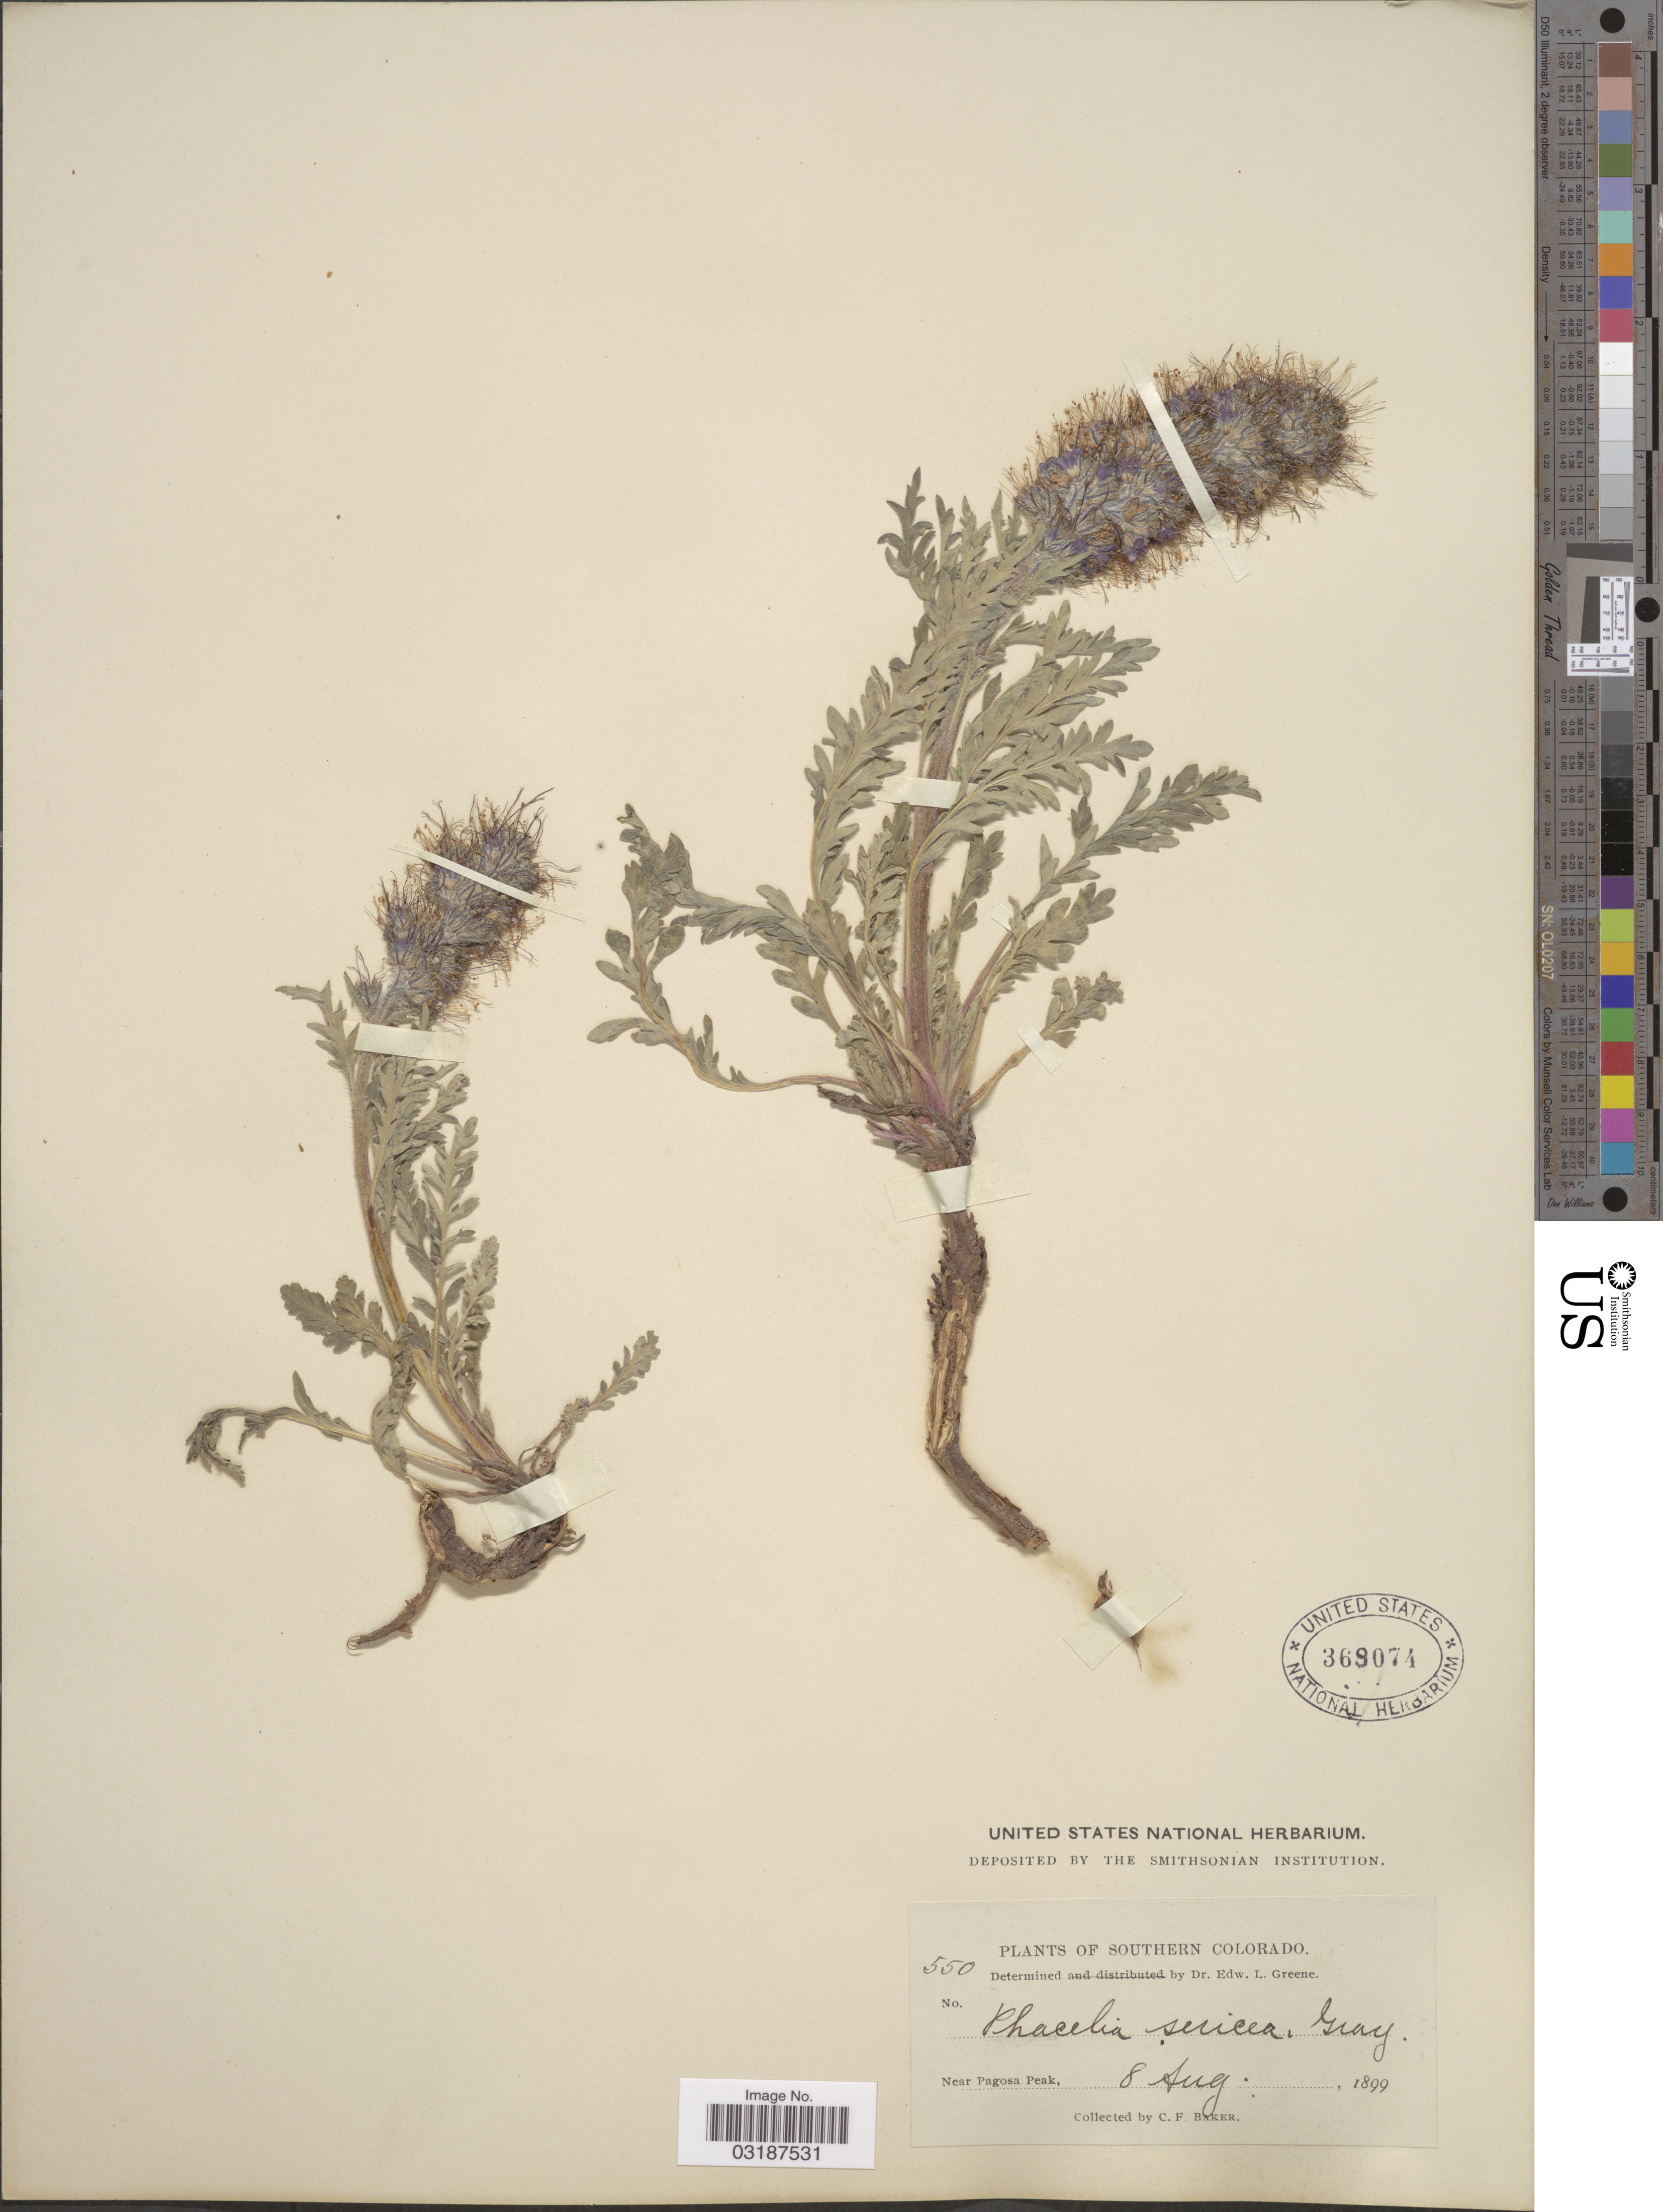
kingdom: Plantae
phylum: Tracheophyta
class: Magnoliopsida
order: Boraginales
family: Hydrophyllaceae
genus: Phacelia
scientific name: Phacelia sericea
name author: (Graham) A. Gray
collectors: C. F. Baker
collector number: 550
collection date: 1899-08-08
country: United States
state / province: Colorado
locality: Southern Colorado. Near Pagosa Peak.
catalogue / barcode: US 369074